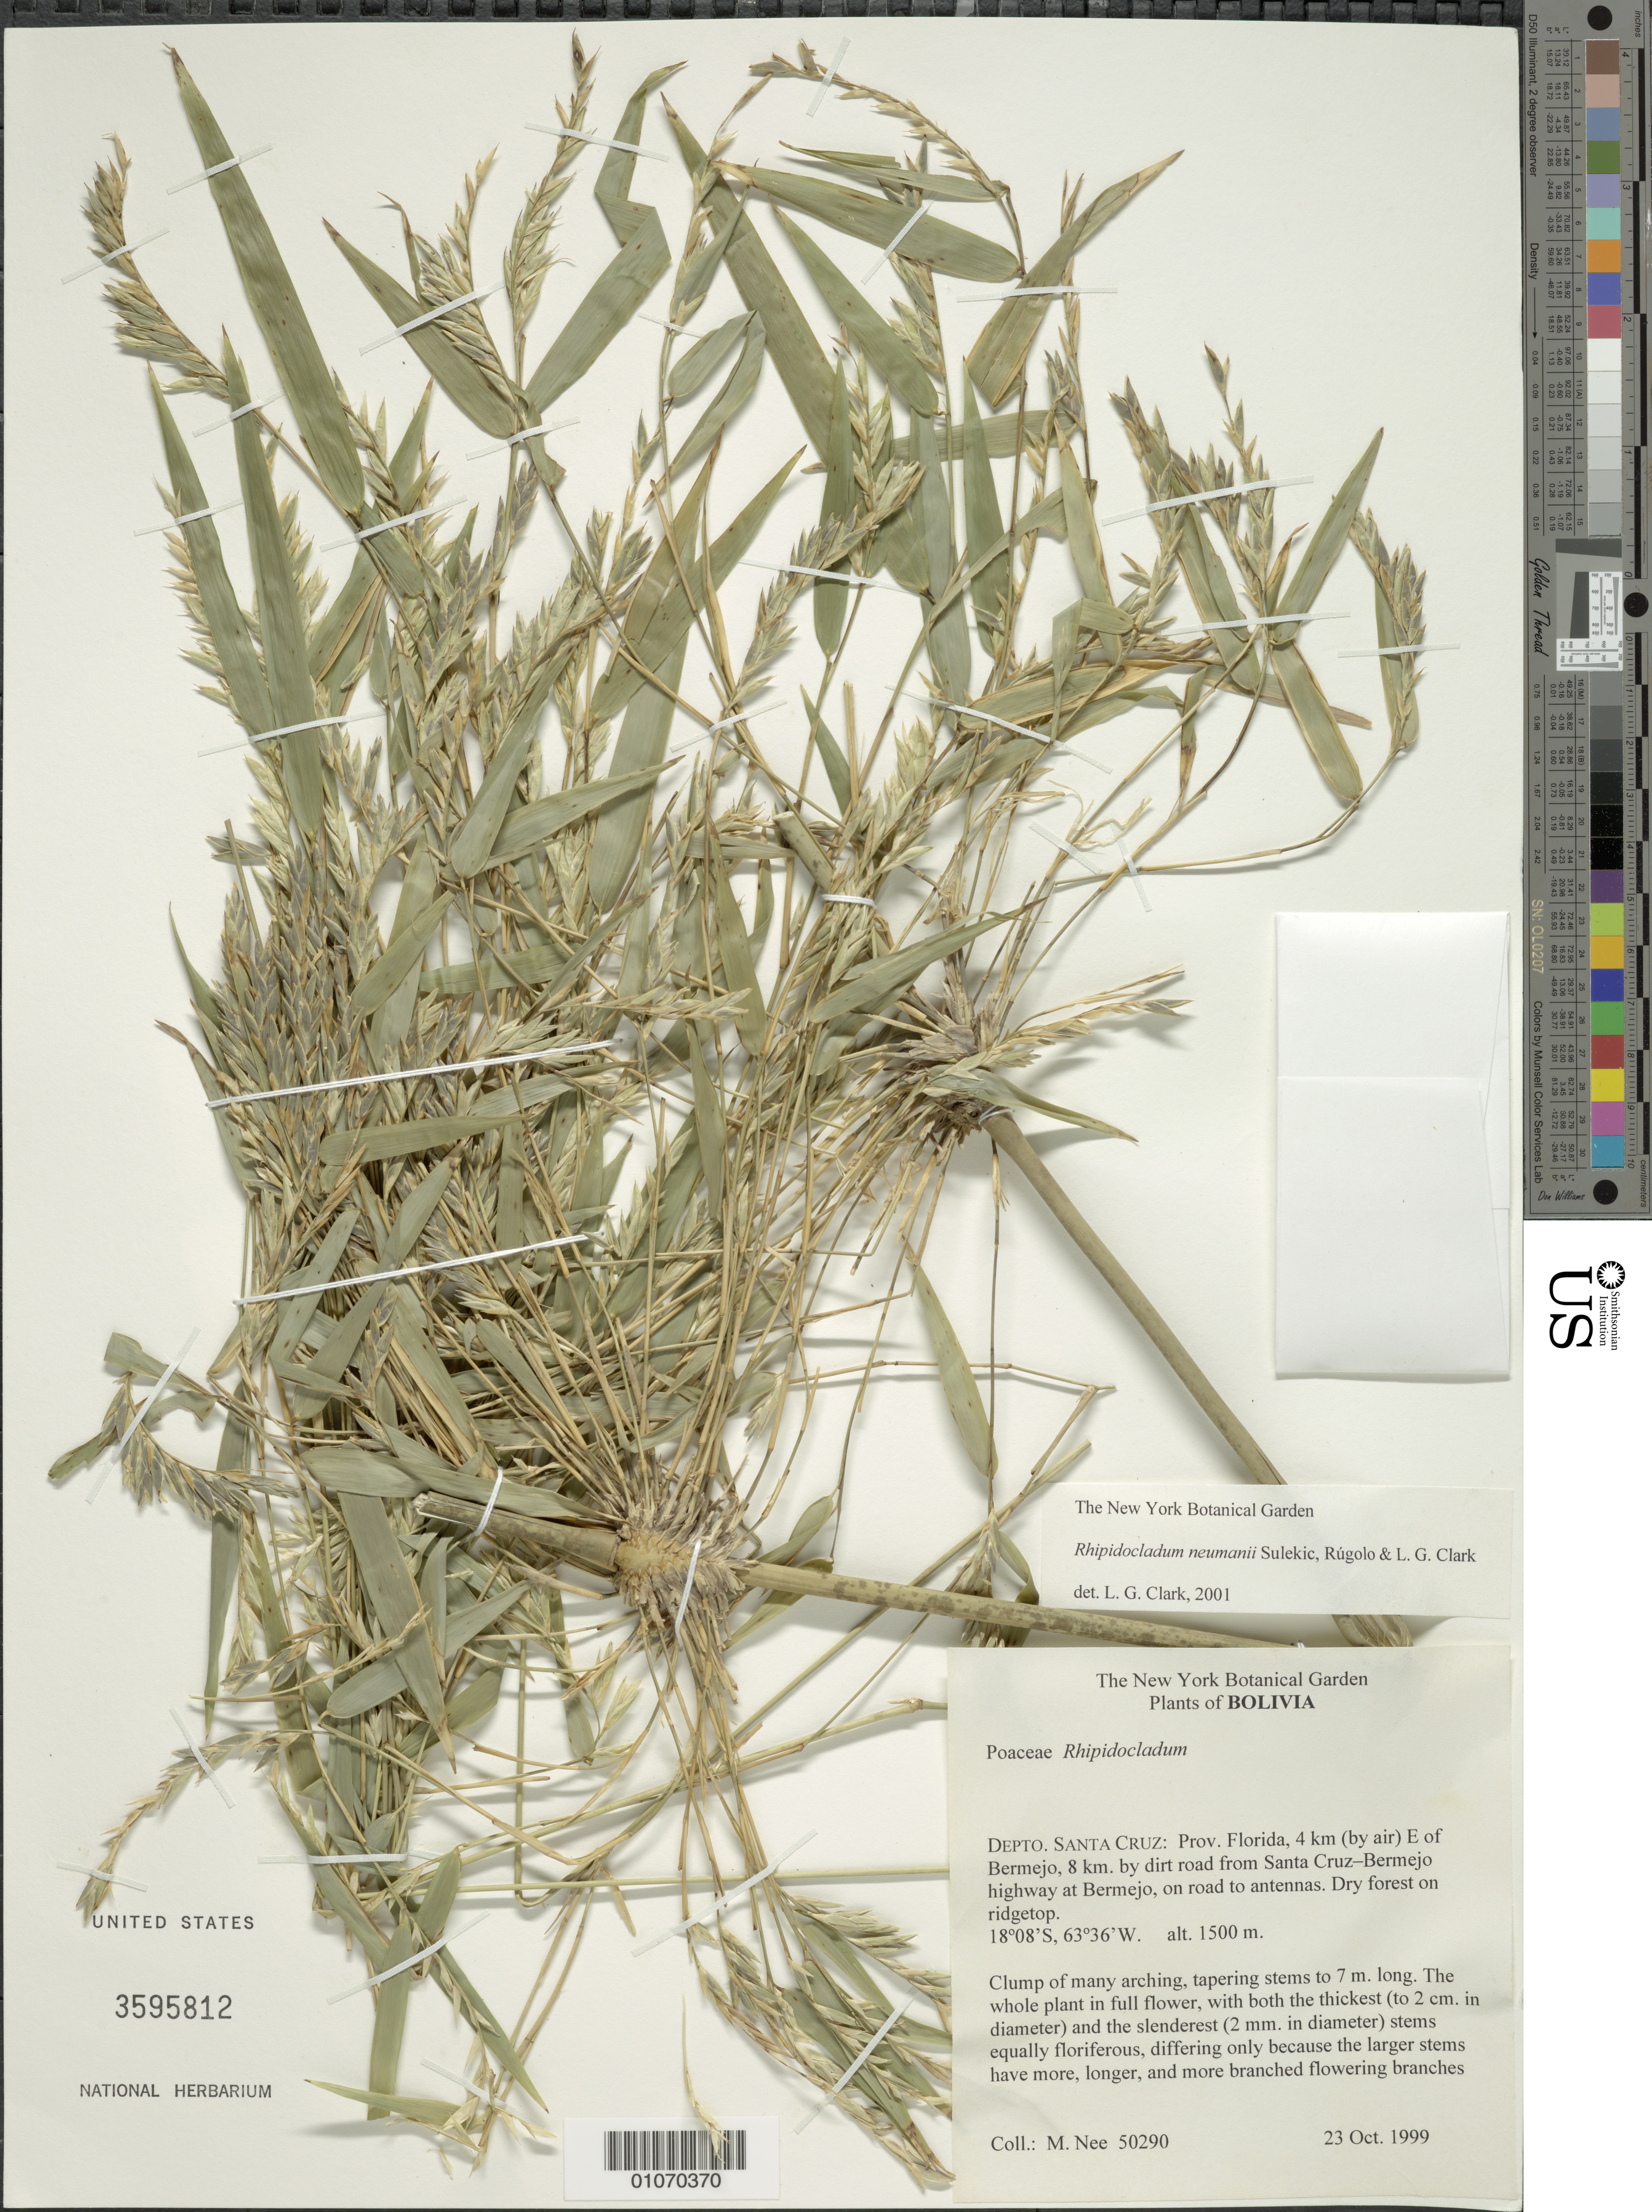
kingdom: Plantae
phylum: Tracheophyta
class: Liliopsida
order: Poales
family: Poaceae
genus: Rhipidocladum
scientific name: Rhipidocladum neumannii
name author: Sulekic et al.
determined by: Clark, Lynn G., (ISC), Iowa State University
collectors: M. Nee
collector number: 50290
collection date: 1999-10-23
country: Bolivia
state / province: Santa Cruz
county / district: Florida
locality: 4 km (by air) E of Bermejo, 8 km by dirt road from Santa Cruz-Bermejo highway at Bermejo, on road to antennas.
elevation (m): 1500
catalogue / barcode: US 3595812